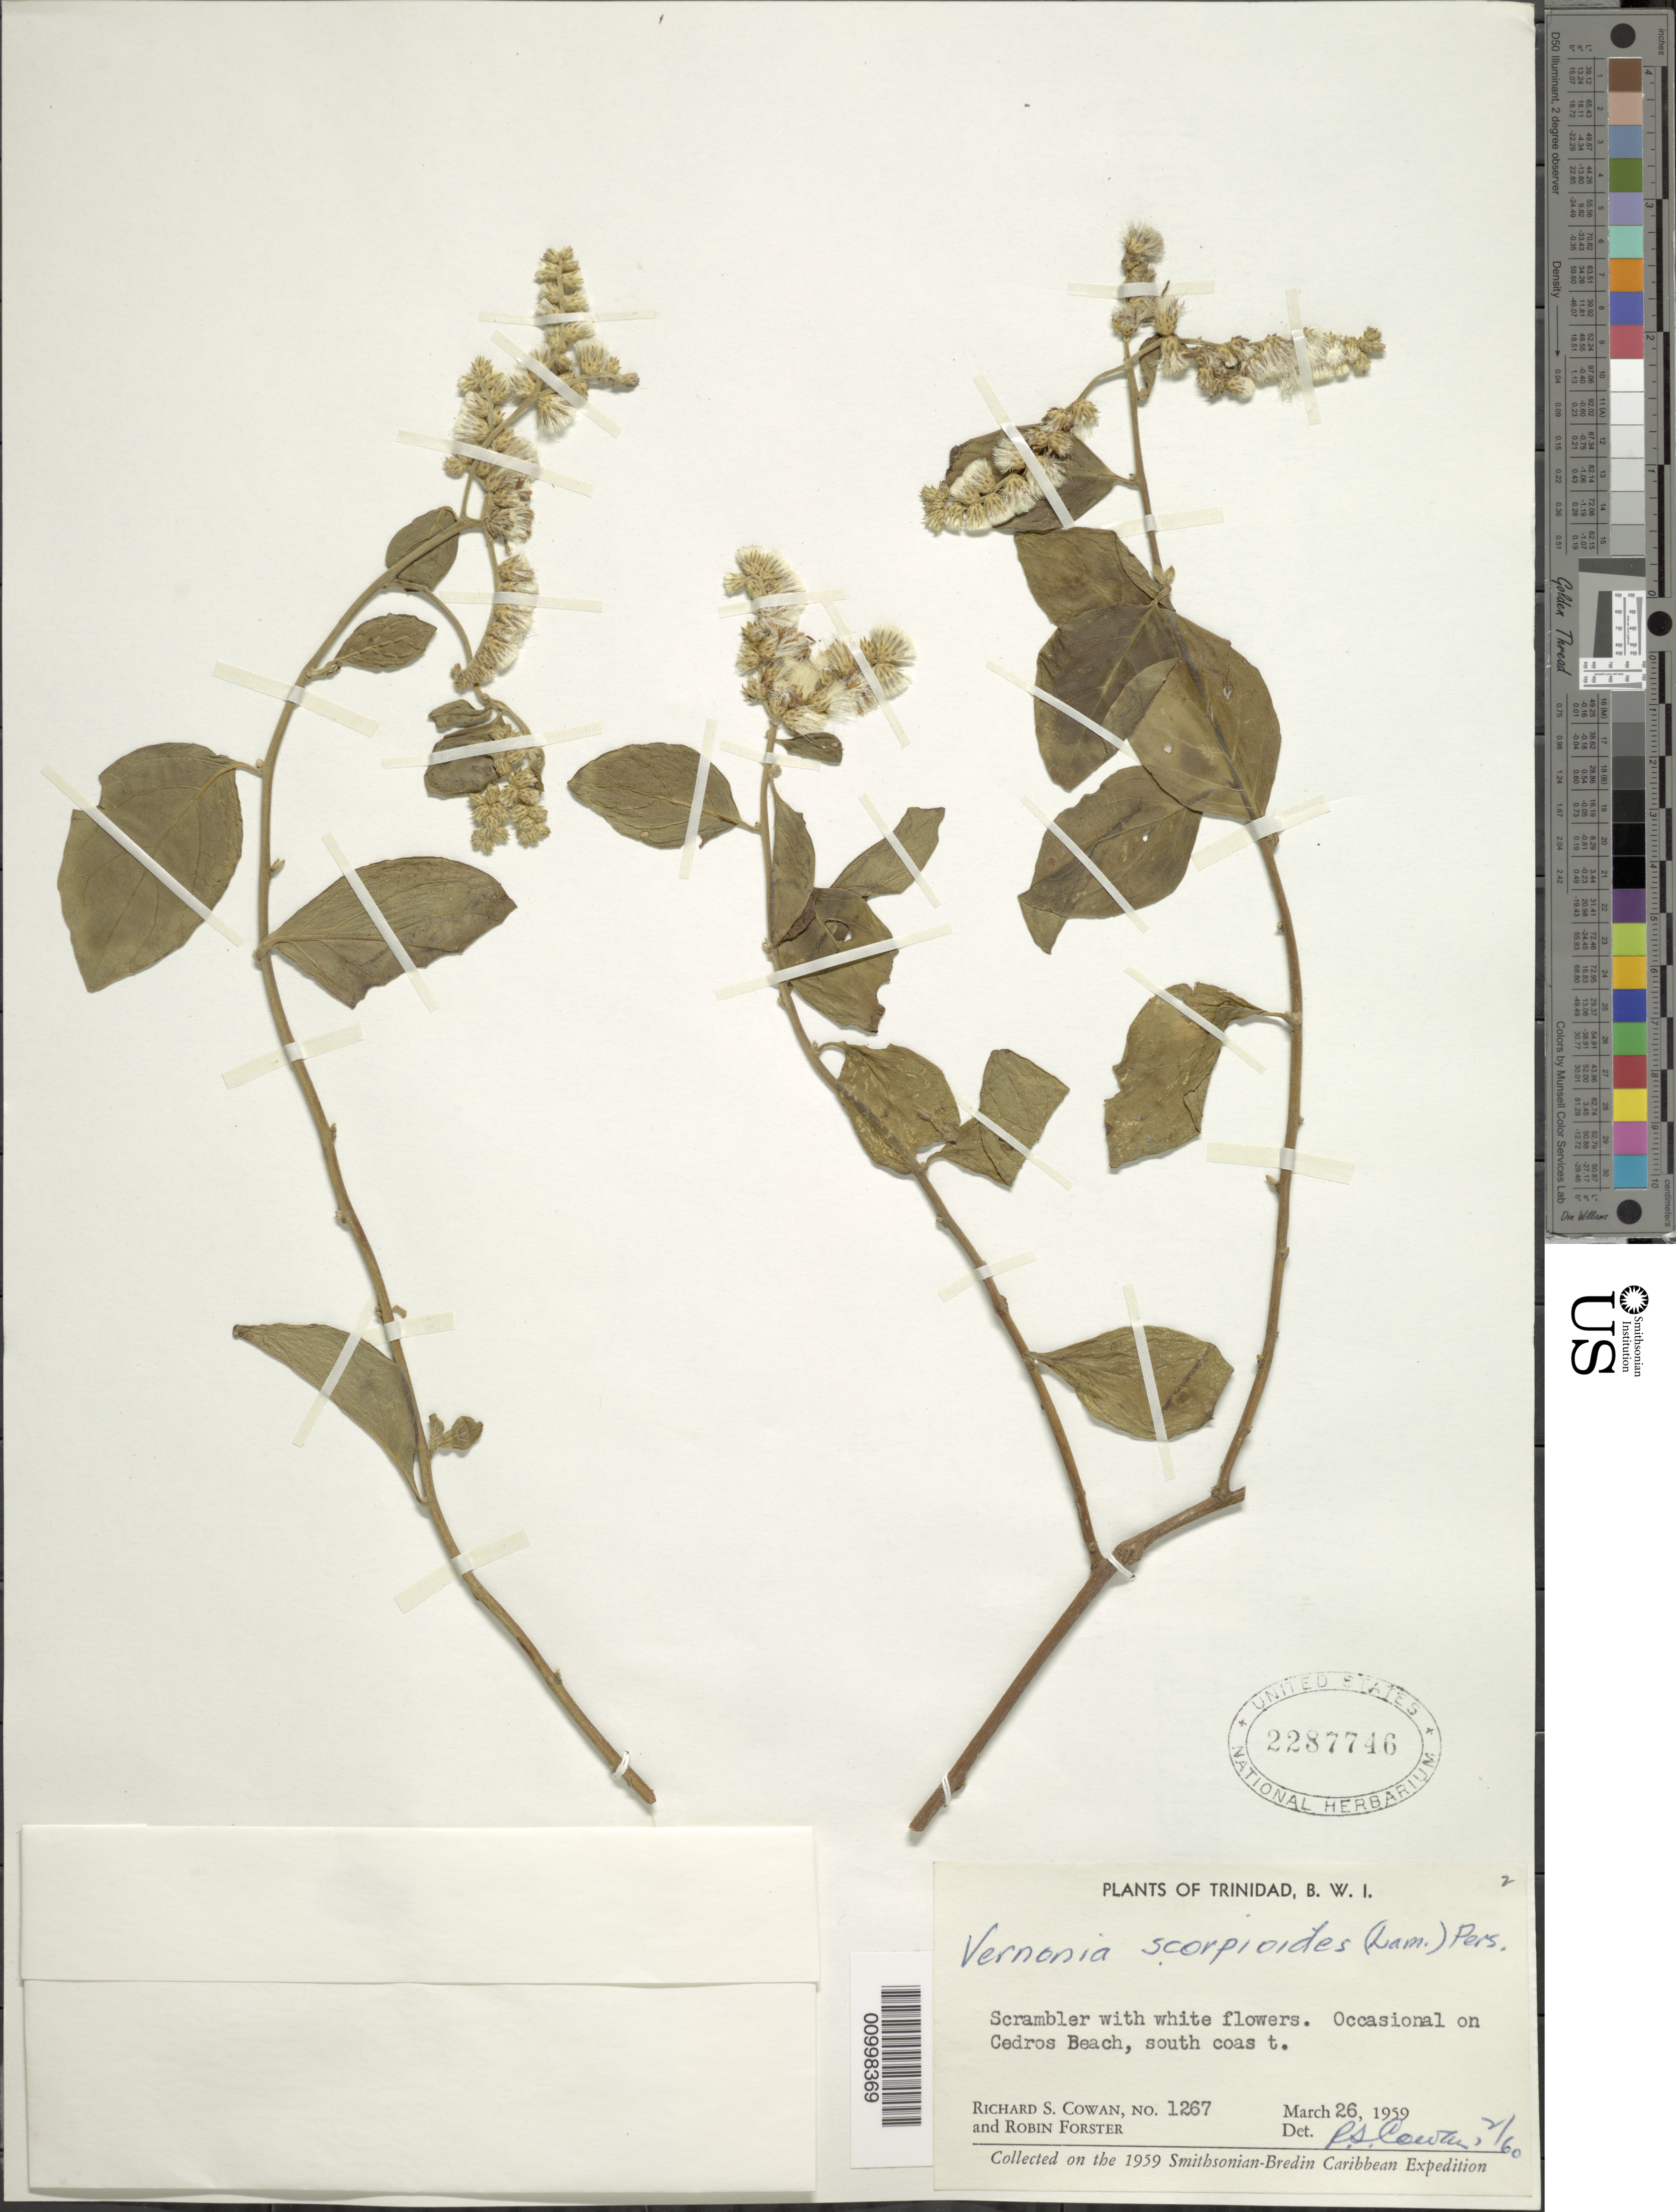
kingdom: Plantae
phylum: Tracheophyta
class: Magnoliopsida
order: Asterales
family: Asteraceae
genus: Cyrtocymura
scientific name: Cyrtocymura scorpioides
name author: (Lam.) H. Rob.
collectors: R. S. Cowan & R. Forster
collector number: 26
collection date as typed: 26 Mar 1959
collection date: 1959-03-26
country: Trinidad and Tobago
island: Trinidad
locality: Occasional on Cedros Beach, south coast.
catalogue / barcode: US 2287746